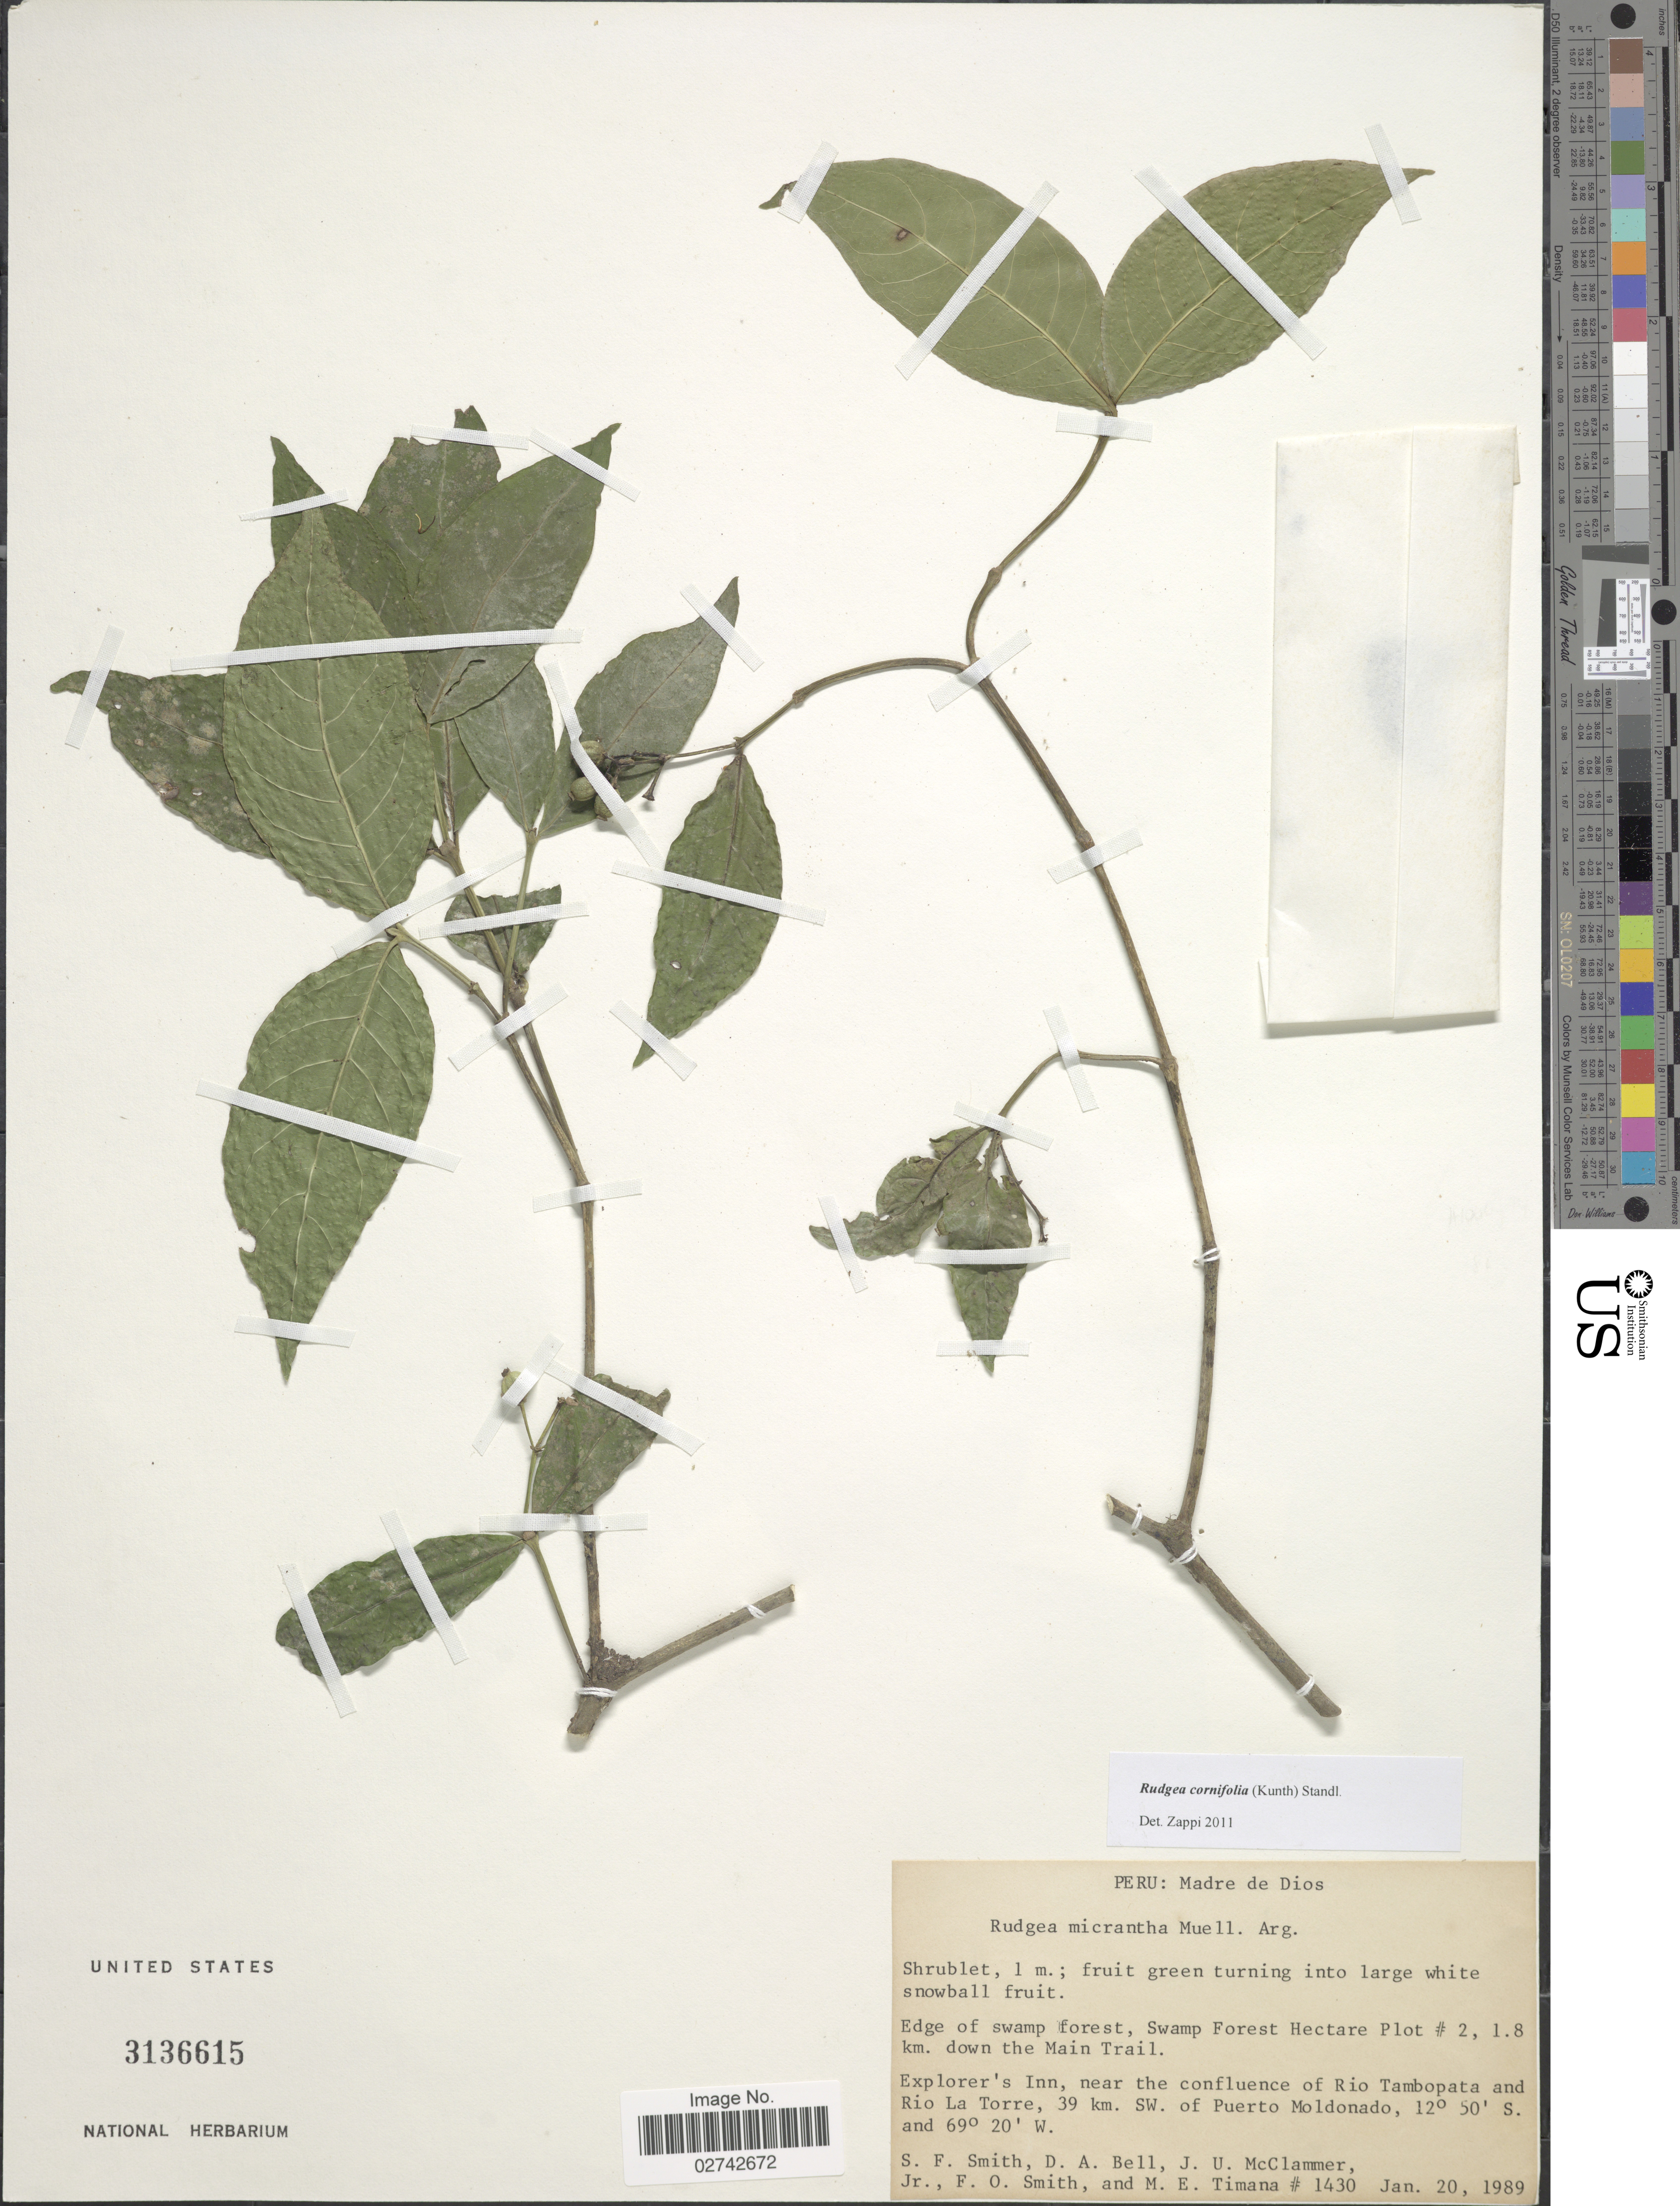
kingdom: Plantae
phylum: Tracheophyta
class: Magnoliopsida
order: Gentianales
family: Rubiaceae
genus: Rudgea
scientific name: Rudgea cornifolia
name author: (Kunth) Standl.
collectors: S.F. Smith, D. A. Bell, J. McClammer Jr. & F. Smith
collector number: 1430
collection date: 1989-01-20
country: Peru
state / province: Madre de Dios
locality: Swamp Forest Hectare Plot #2, 1.8 km down the Main Trail, Explorer's Inn, near the confluence of Rio Trombetas and Rio La Torre, 39 km SW of Puerto Moldonado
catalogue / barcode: US 3136615